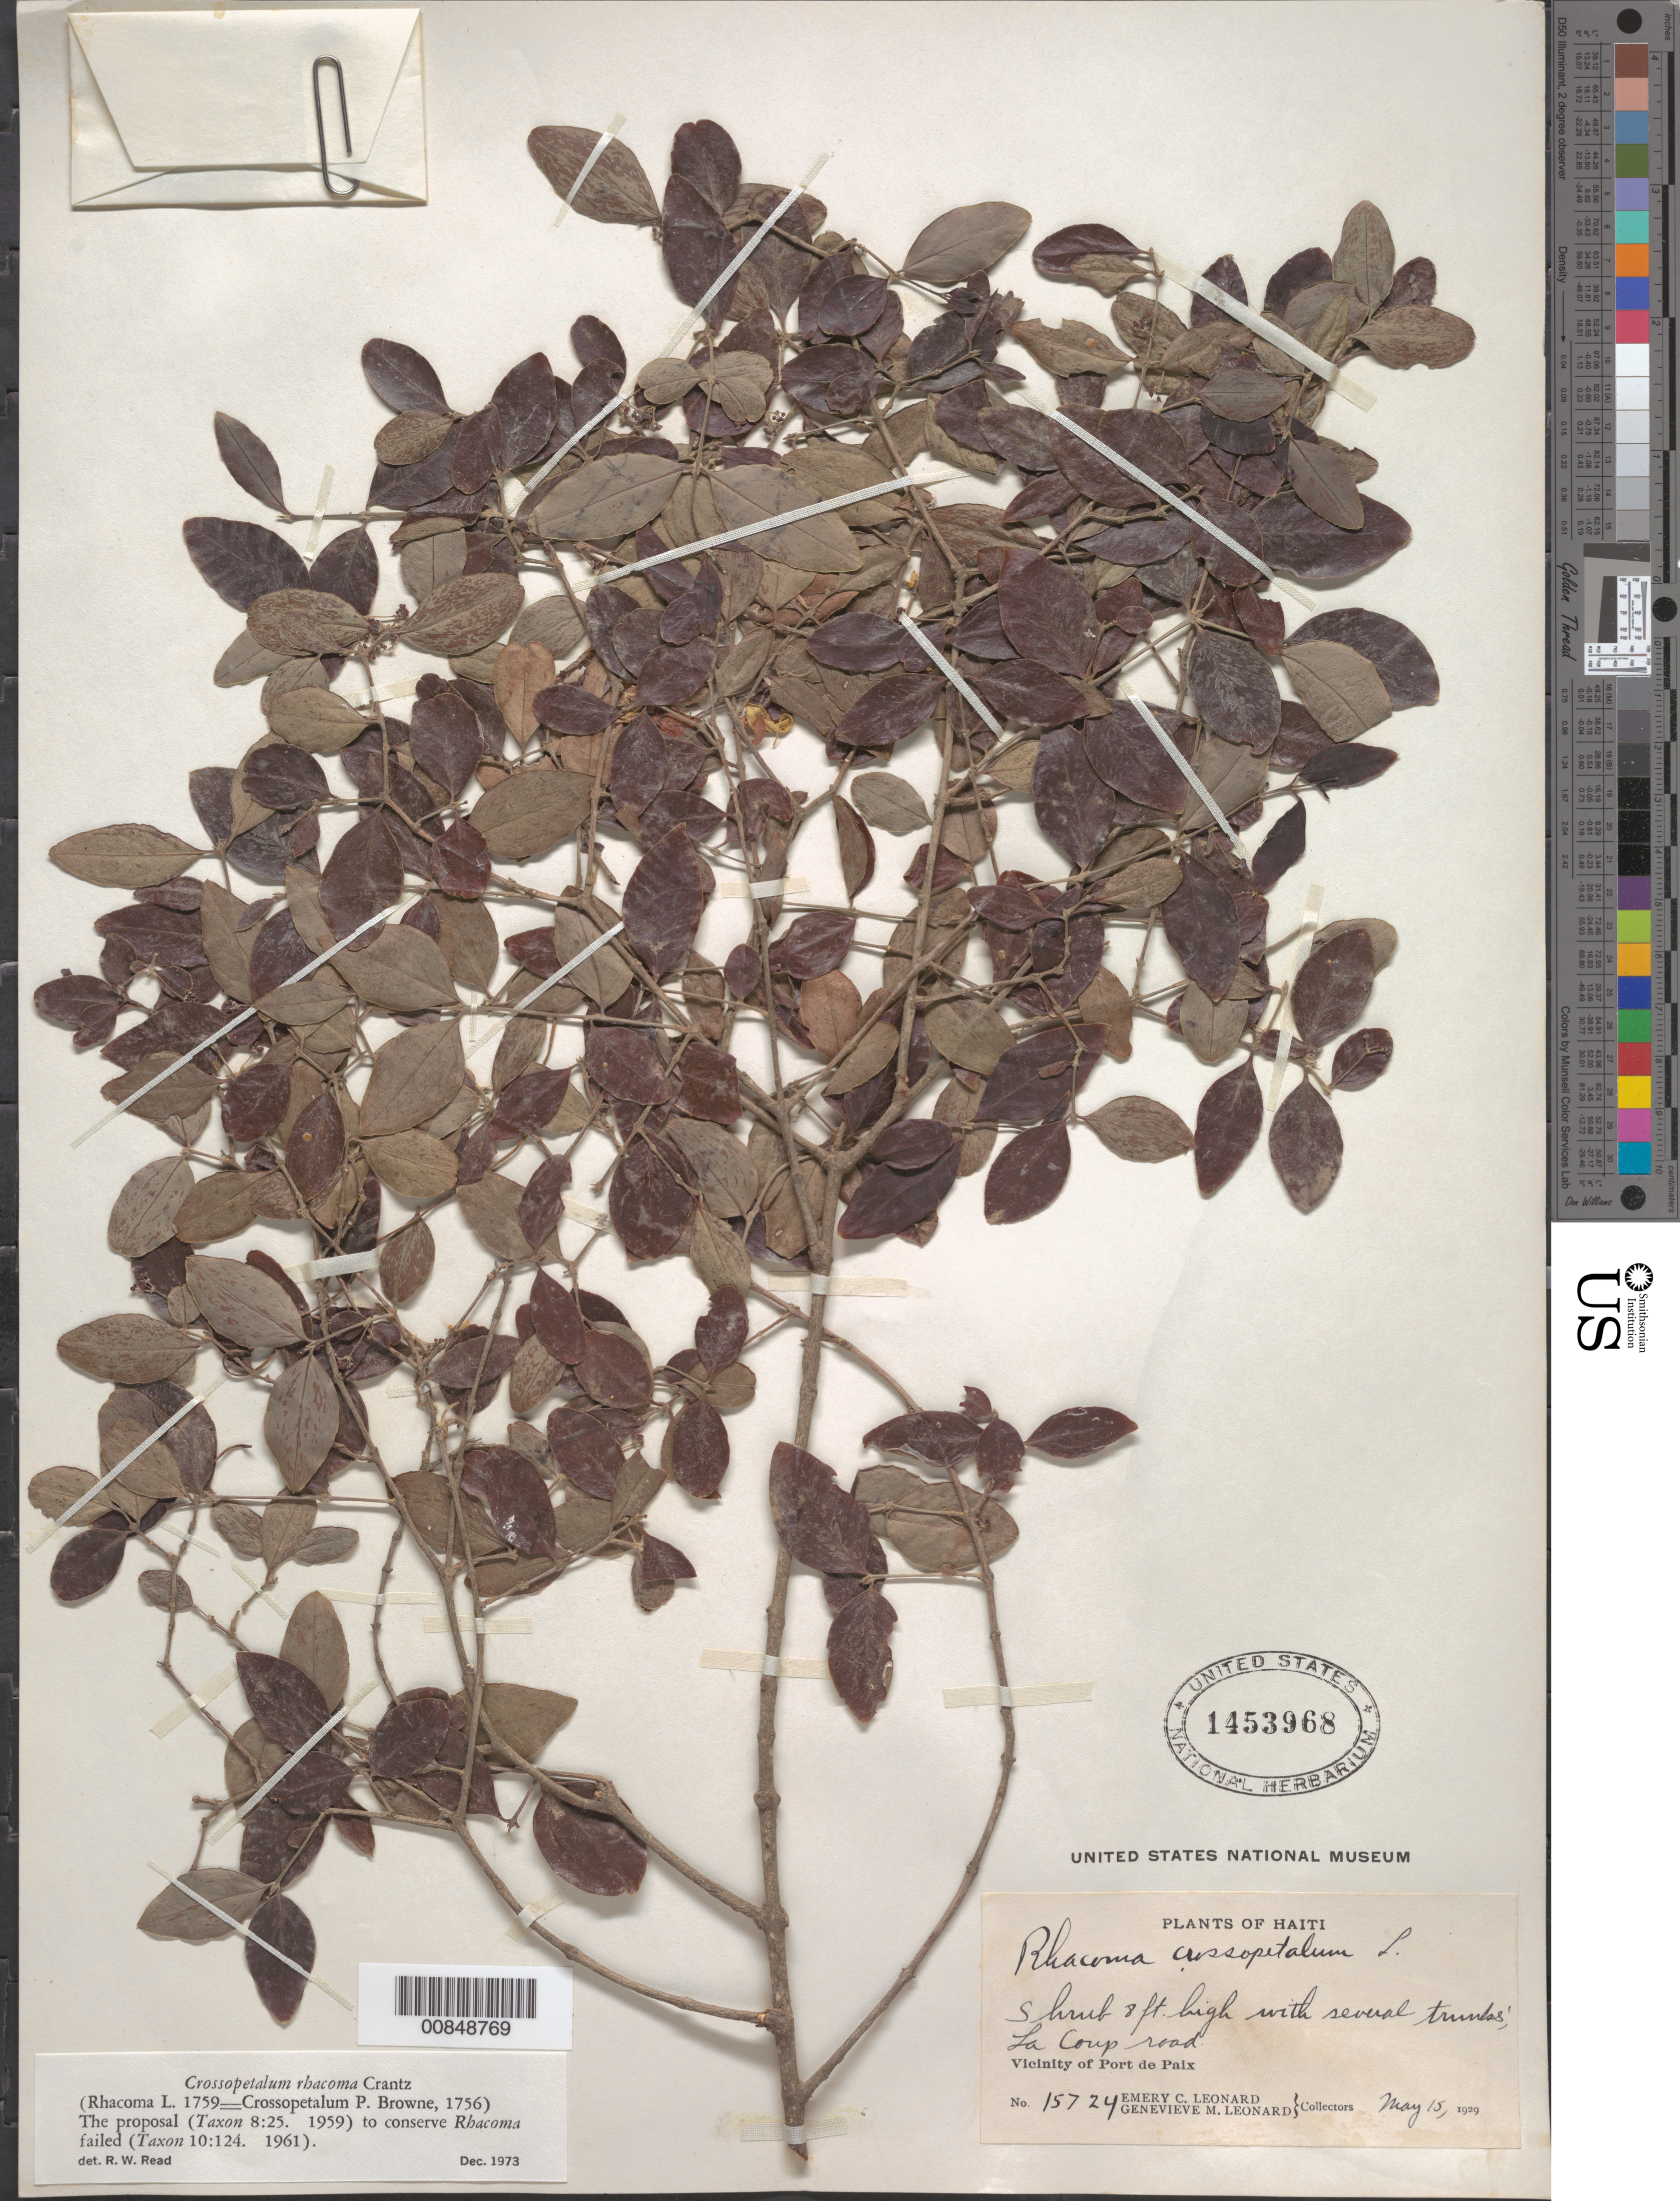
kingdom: Plantae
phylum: Tracheophyta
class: Magnoliopsida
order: Celastrales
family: Celastraceae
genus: Crossopetalum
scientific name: Crossopetalum rhacoma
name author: Crantz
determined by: Read, Robert W., (US), NMNH (UNITED STATES)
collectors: E. C. Leonard & G. M. Leonard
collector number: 15724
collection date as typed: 15 May 1929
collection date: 1929-05-15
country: Haiti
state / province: Nord-Ouest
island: Hispaniola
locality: Vicinity of Port-de-Paix, La Coup road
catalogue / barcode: US 1453968